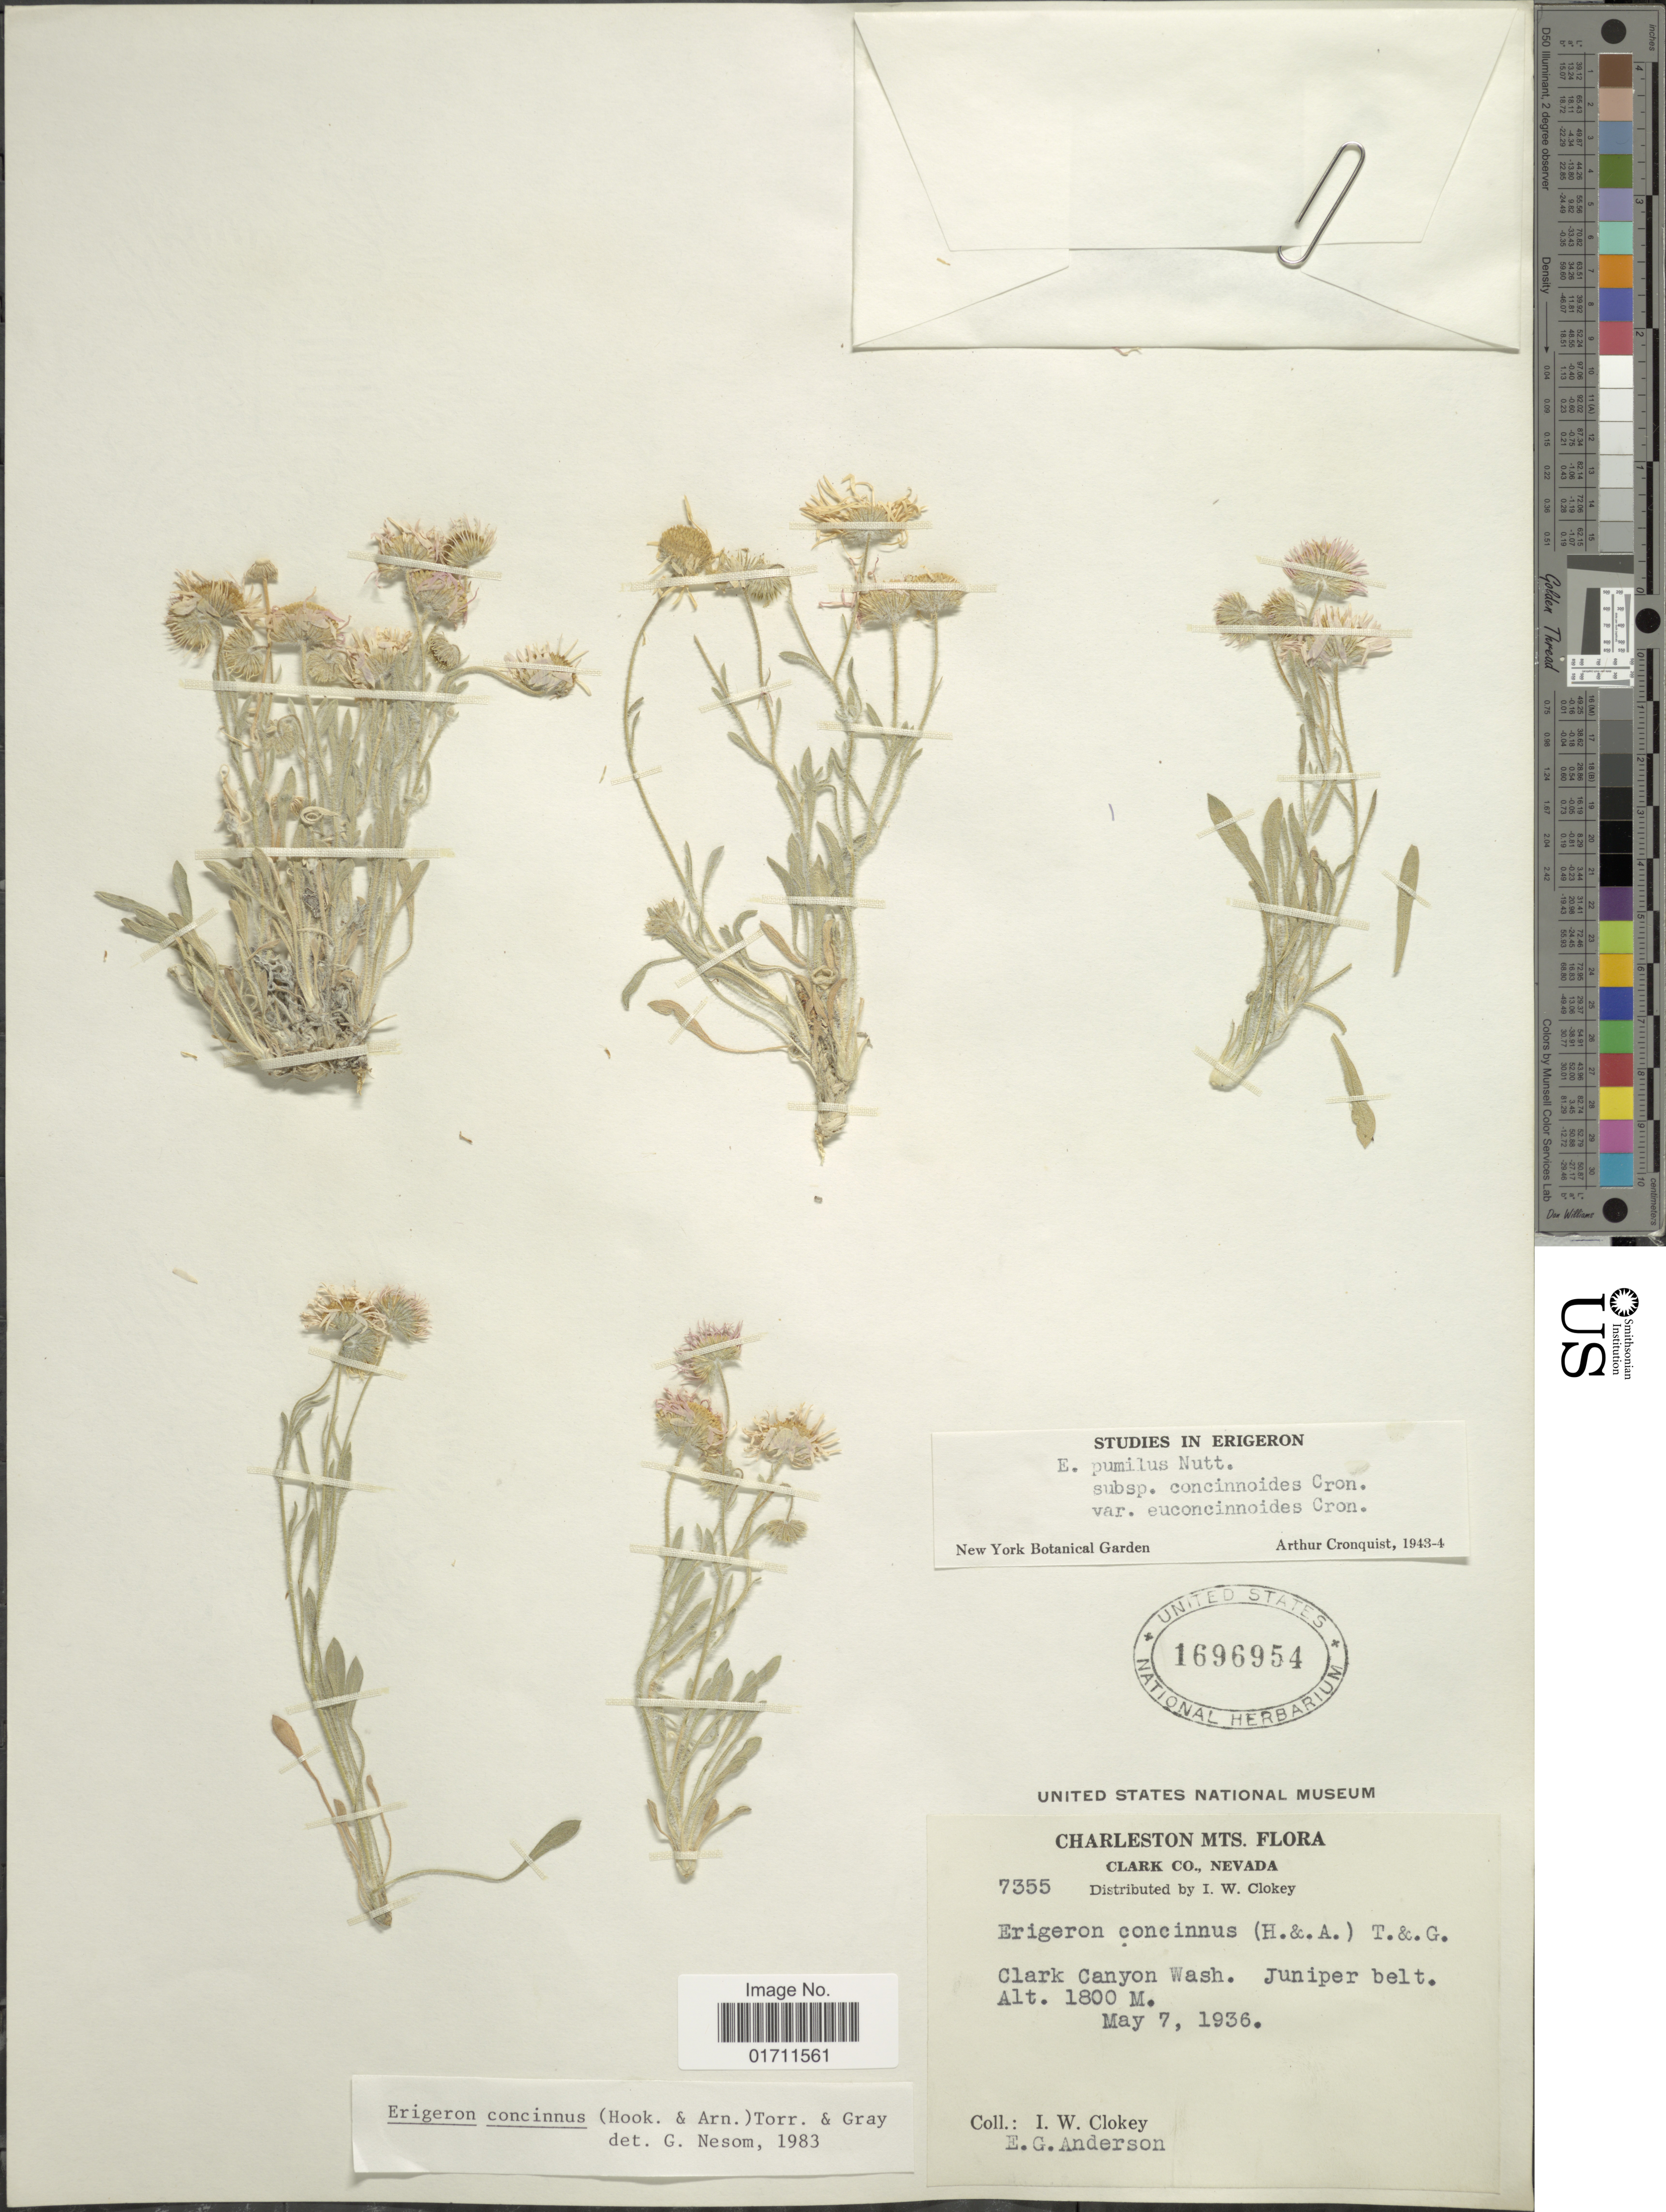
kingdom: Plantae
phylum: Tracheophyta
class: Magnoliopsida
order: Asterales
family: Asteraceae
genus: Erigeron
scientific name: Erigeron concinnus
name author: (Hook. & Arn.) Torr. & A. Gray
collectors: I. W. Clokey & E. G. Anderson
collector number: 7355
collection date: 1936-05-07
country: United States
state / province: Washington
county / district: Clark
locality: Charleston Mts, Clark Co., Nevada, Clark Canyon, Juniper belt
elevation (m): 1800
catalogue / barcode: US 1696954